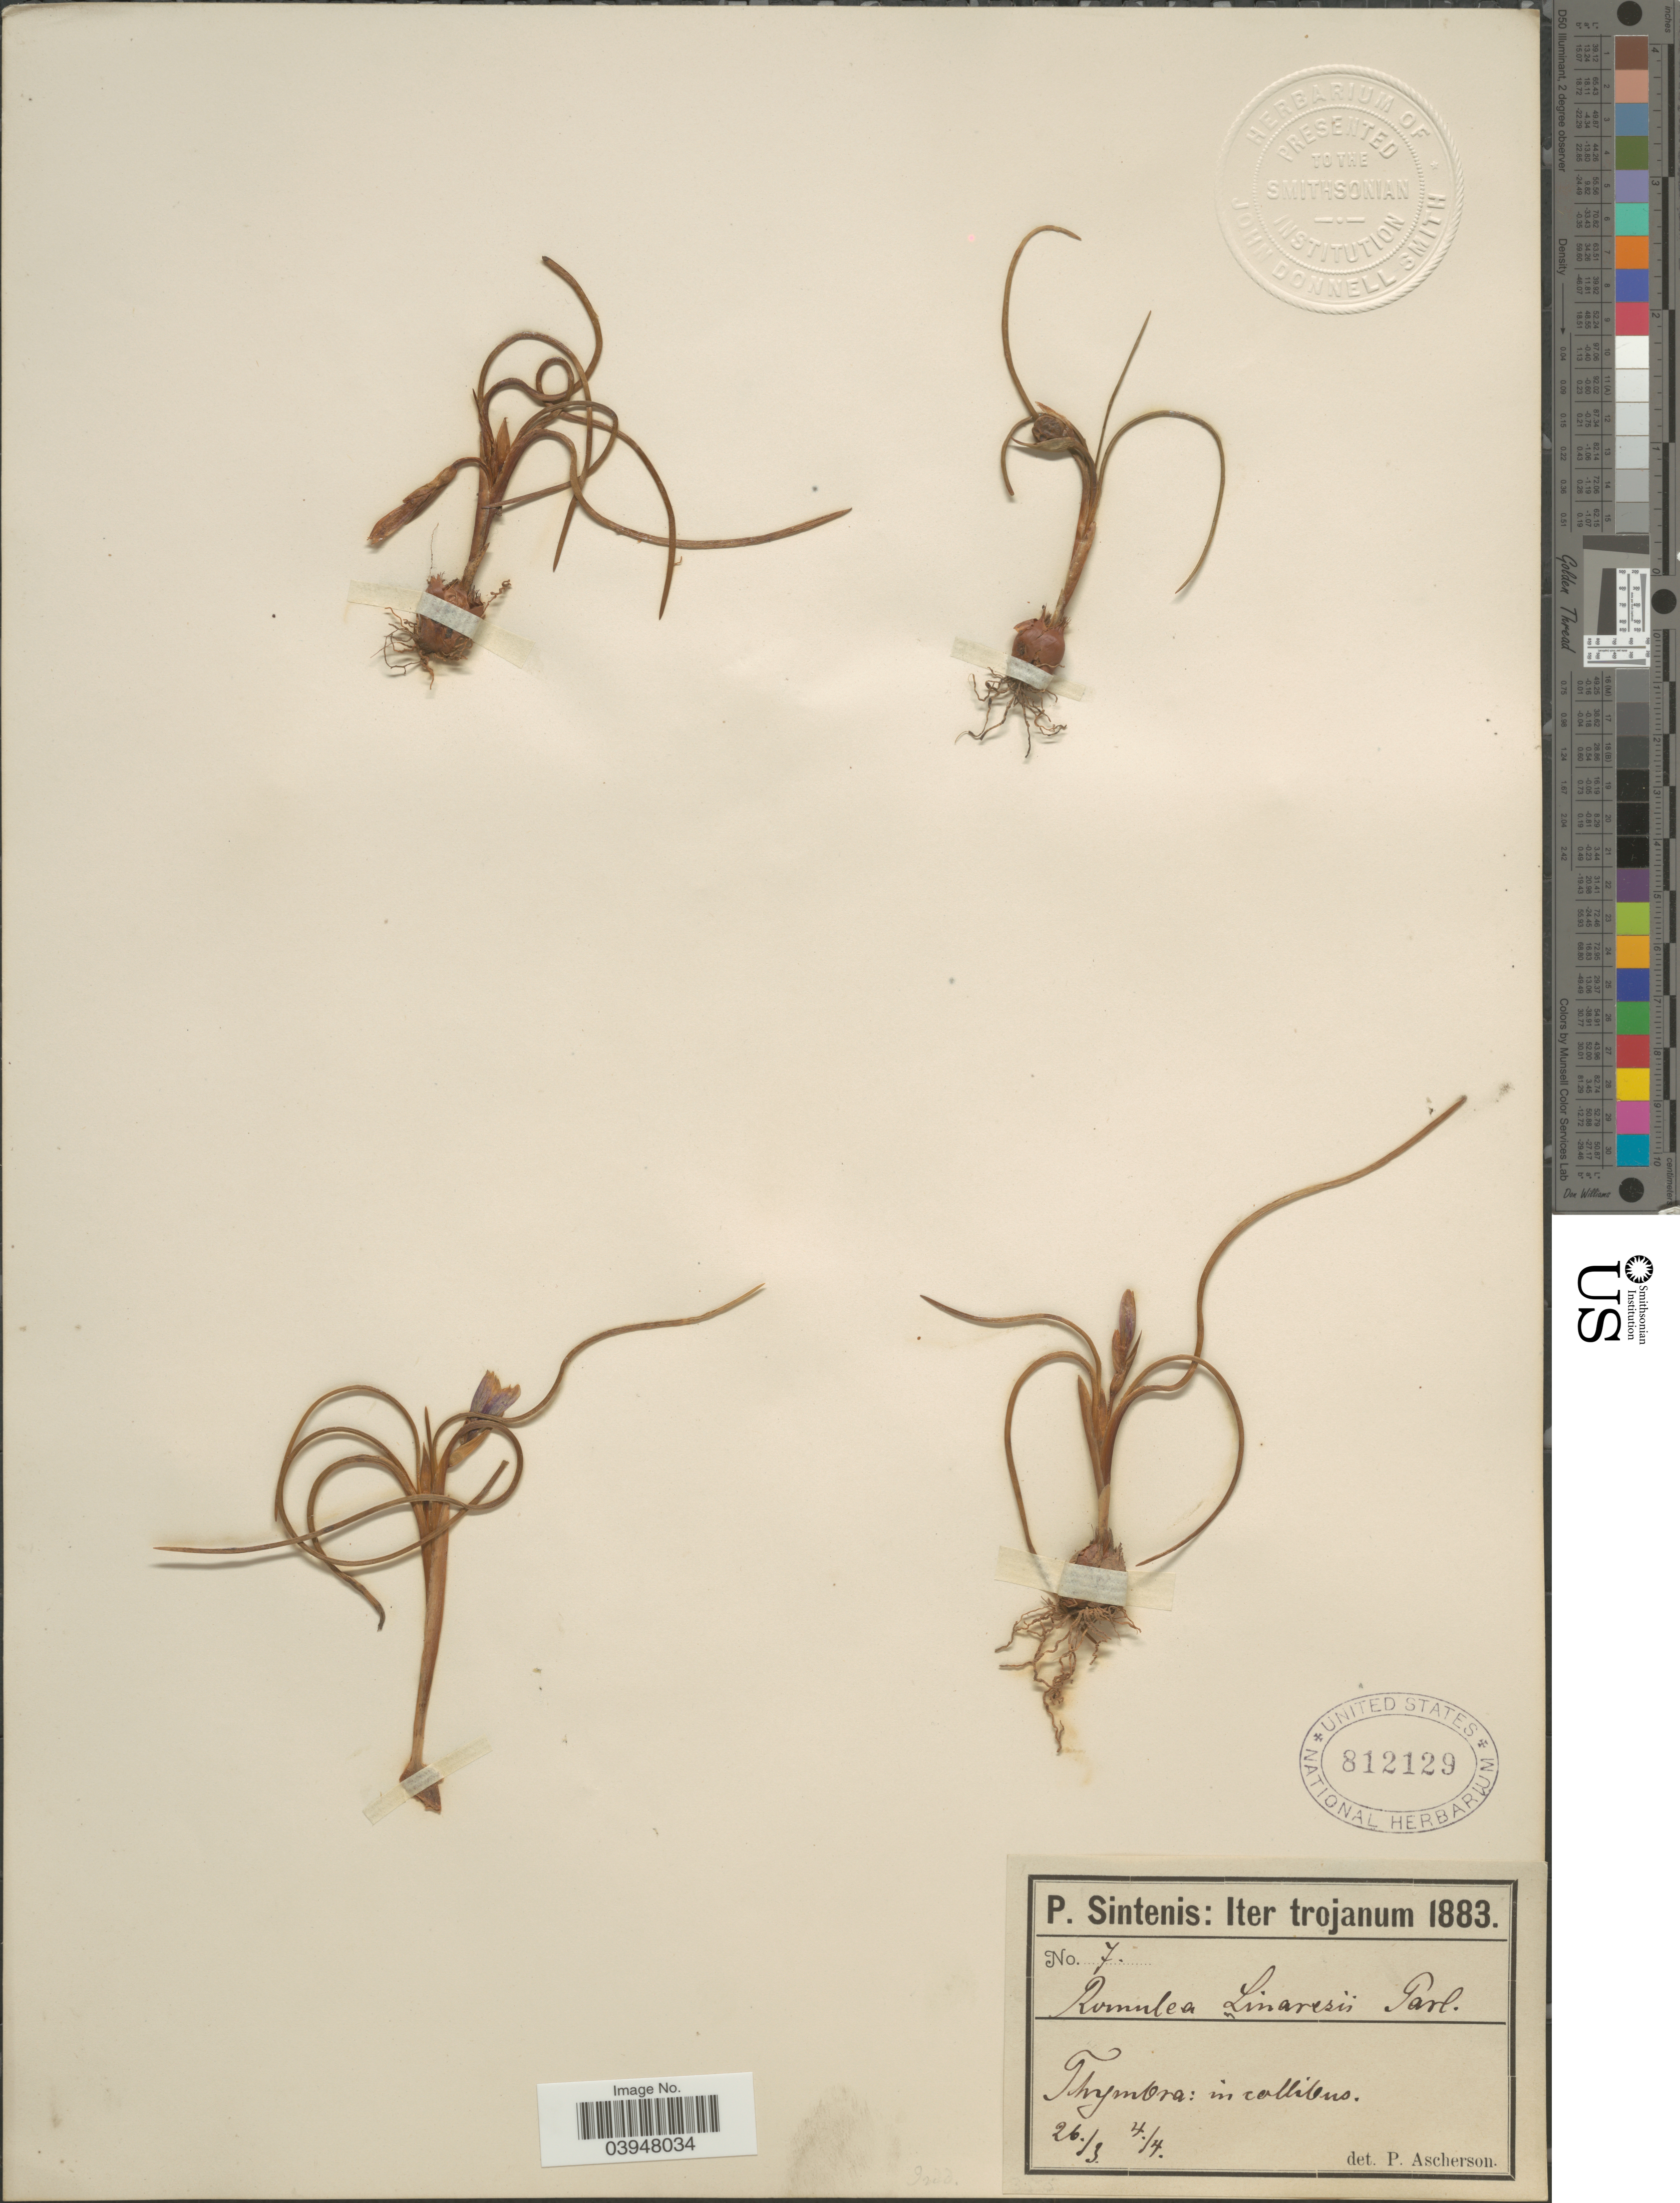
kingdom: Plantae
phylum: Tracheophyta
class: Liliopsida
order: Asparagales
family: Iridaceae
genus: Romulea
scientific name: Romulea linaresii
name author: Parl.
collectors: P. Sintenis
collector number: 7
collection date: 1883-03-26/1883-04-04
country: Turkey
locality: Trojanum. Thymbra: in collibus.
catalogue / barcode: US 812129